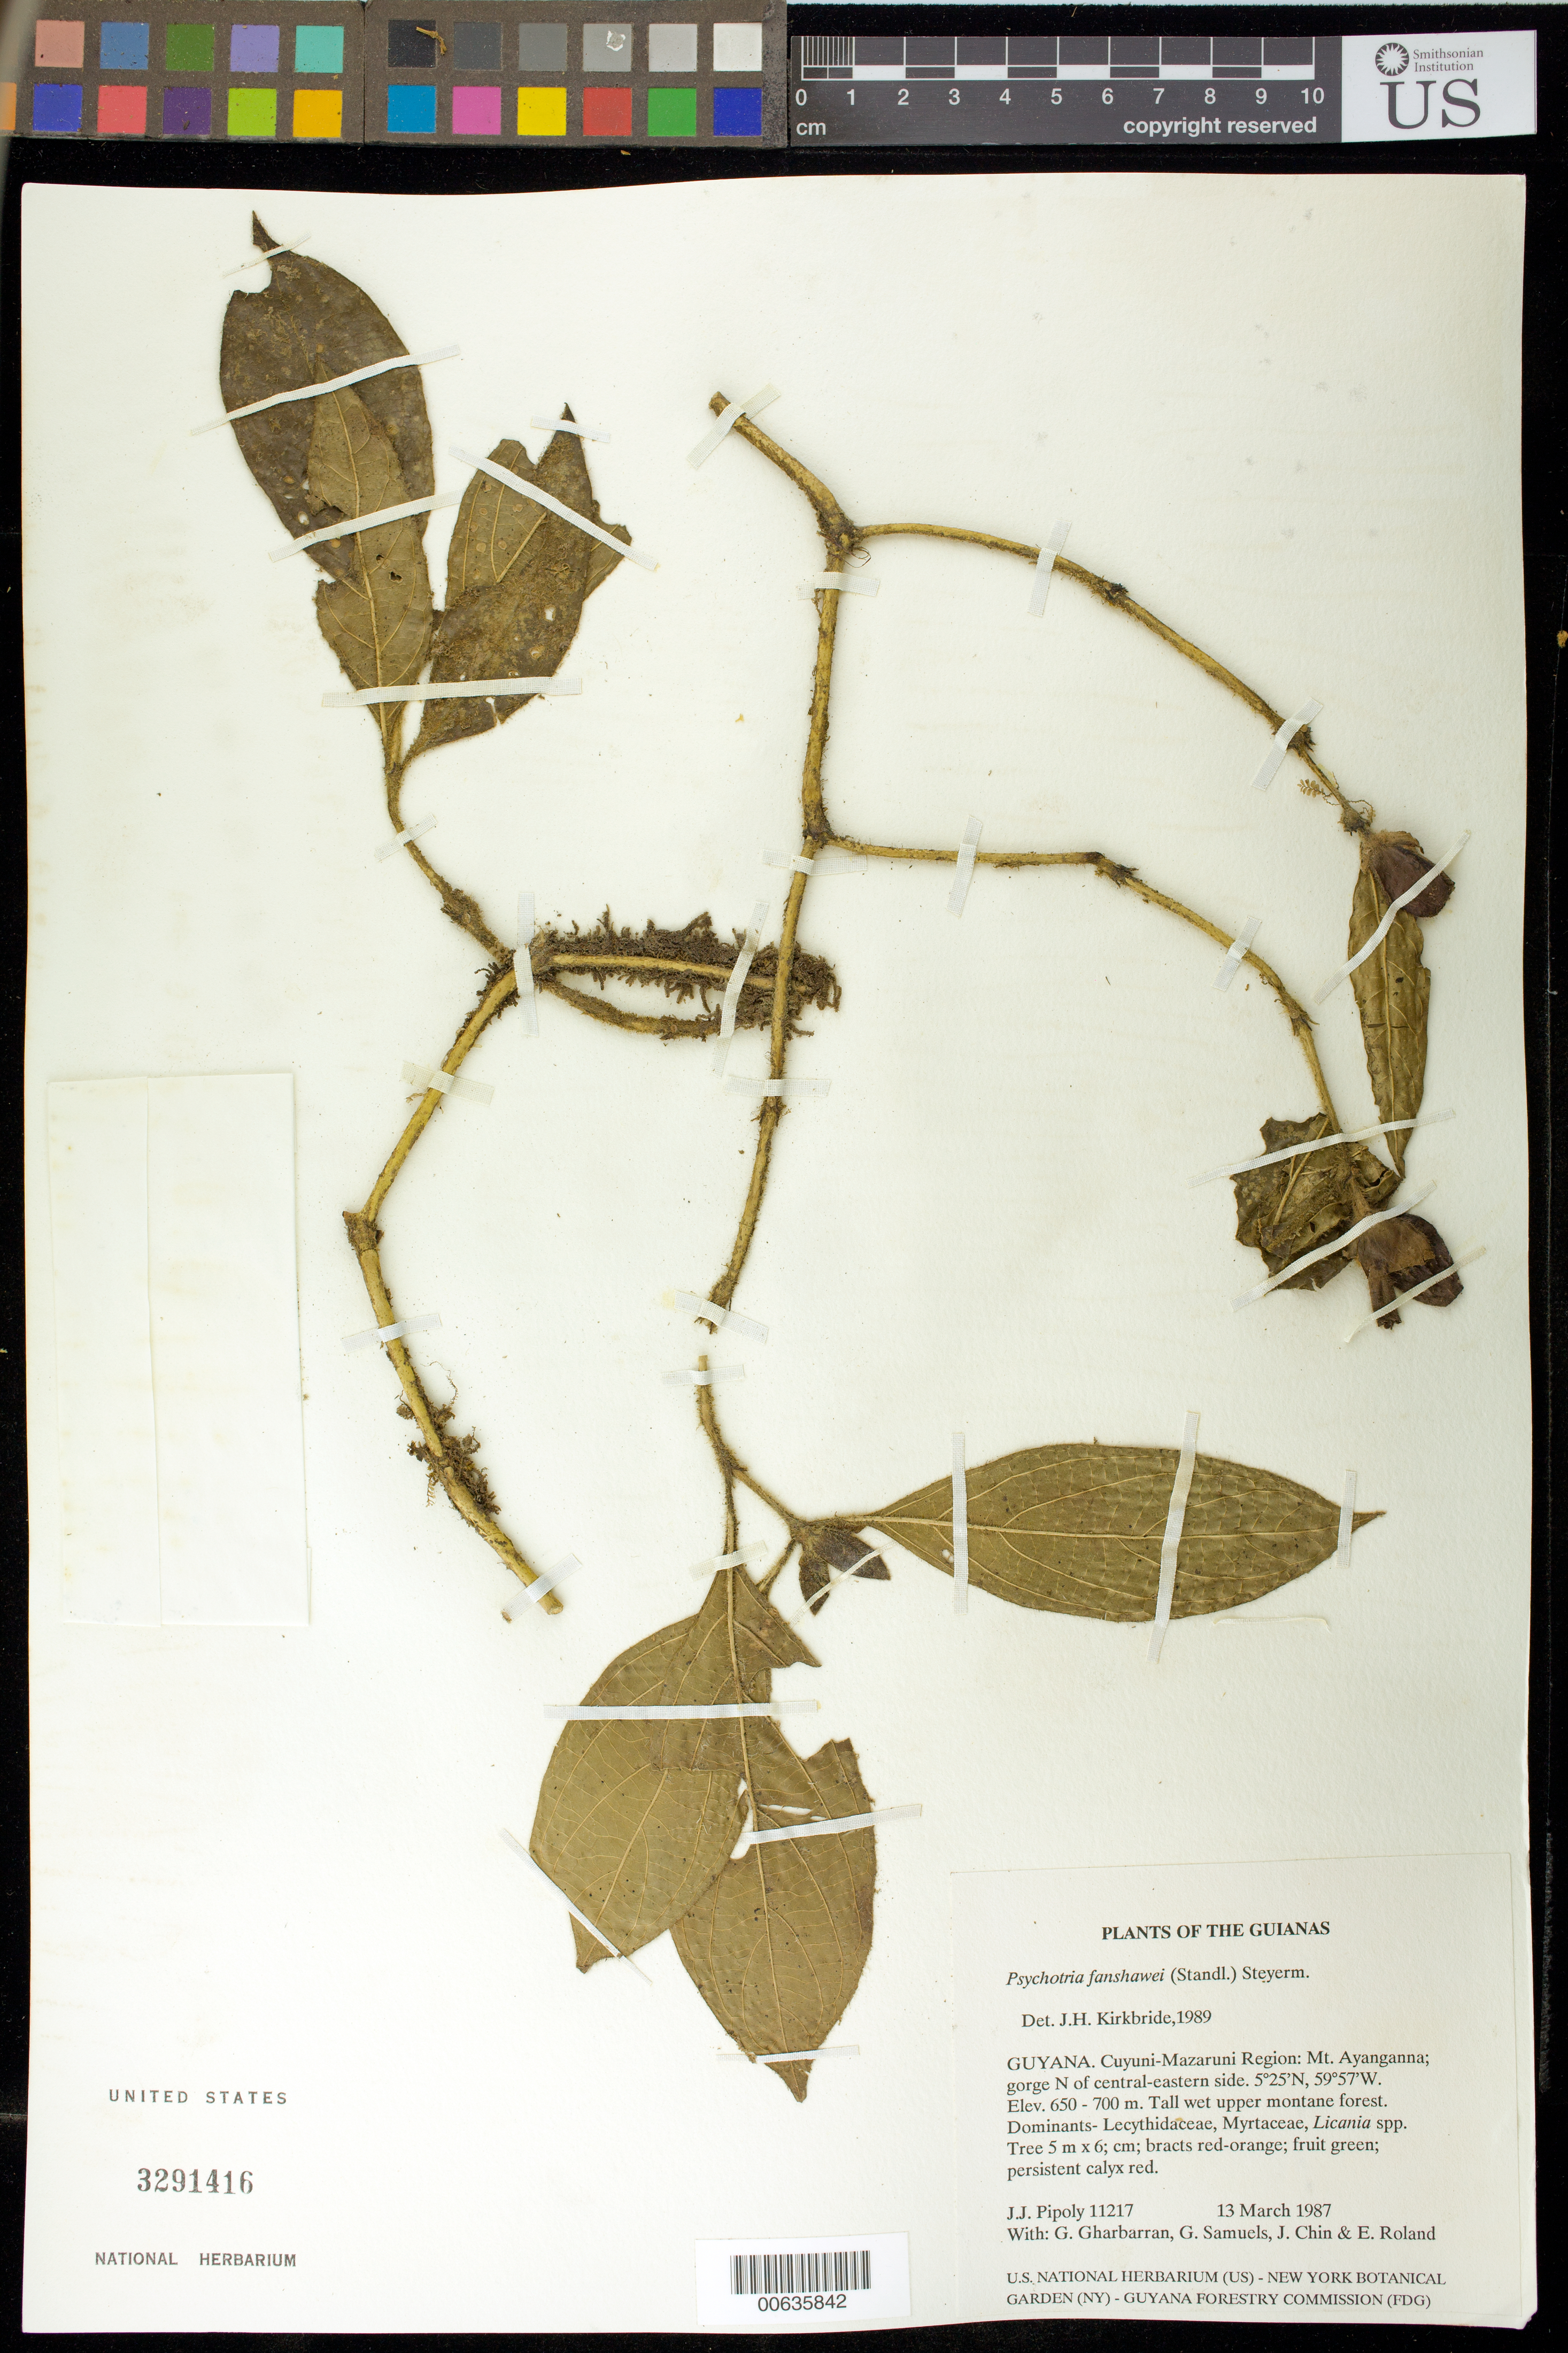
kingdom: Plantae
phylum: Tracheophyta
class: Magnoliopsida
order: Gentianales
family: Rubiaceae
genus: Psychotria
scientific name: Psychotria fanshawei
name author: (Standl.) Steyerm.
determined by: Kirkbride, J. H.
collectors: J. J. Pipoly, G. Gharbarran, G. Samuels, J. Chin & E. Roland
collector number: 11217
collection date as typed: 13 March 1987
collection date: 1987-03-13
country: Guyana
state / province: Cuyuni-Mazaruni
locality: Mt. Ayanganna; gorge N of central-eastern side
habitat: Tall wet upper montane forest. Dominants: Lecythidaceae, Myrtaceae, Licania spp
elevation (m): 650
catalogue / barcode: US 3291416